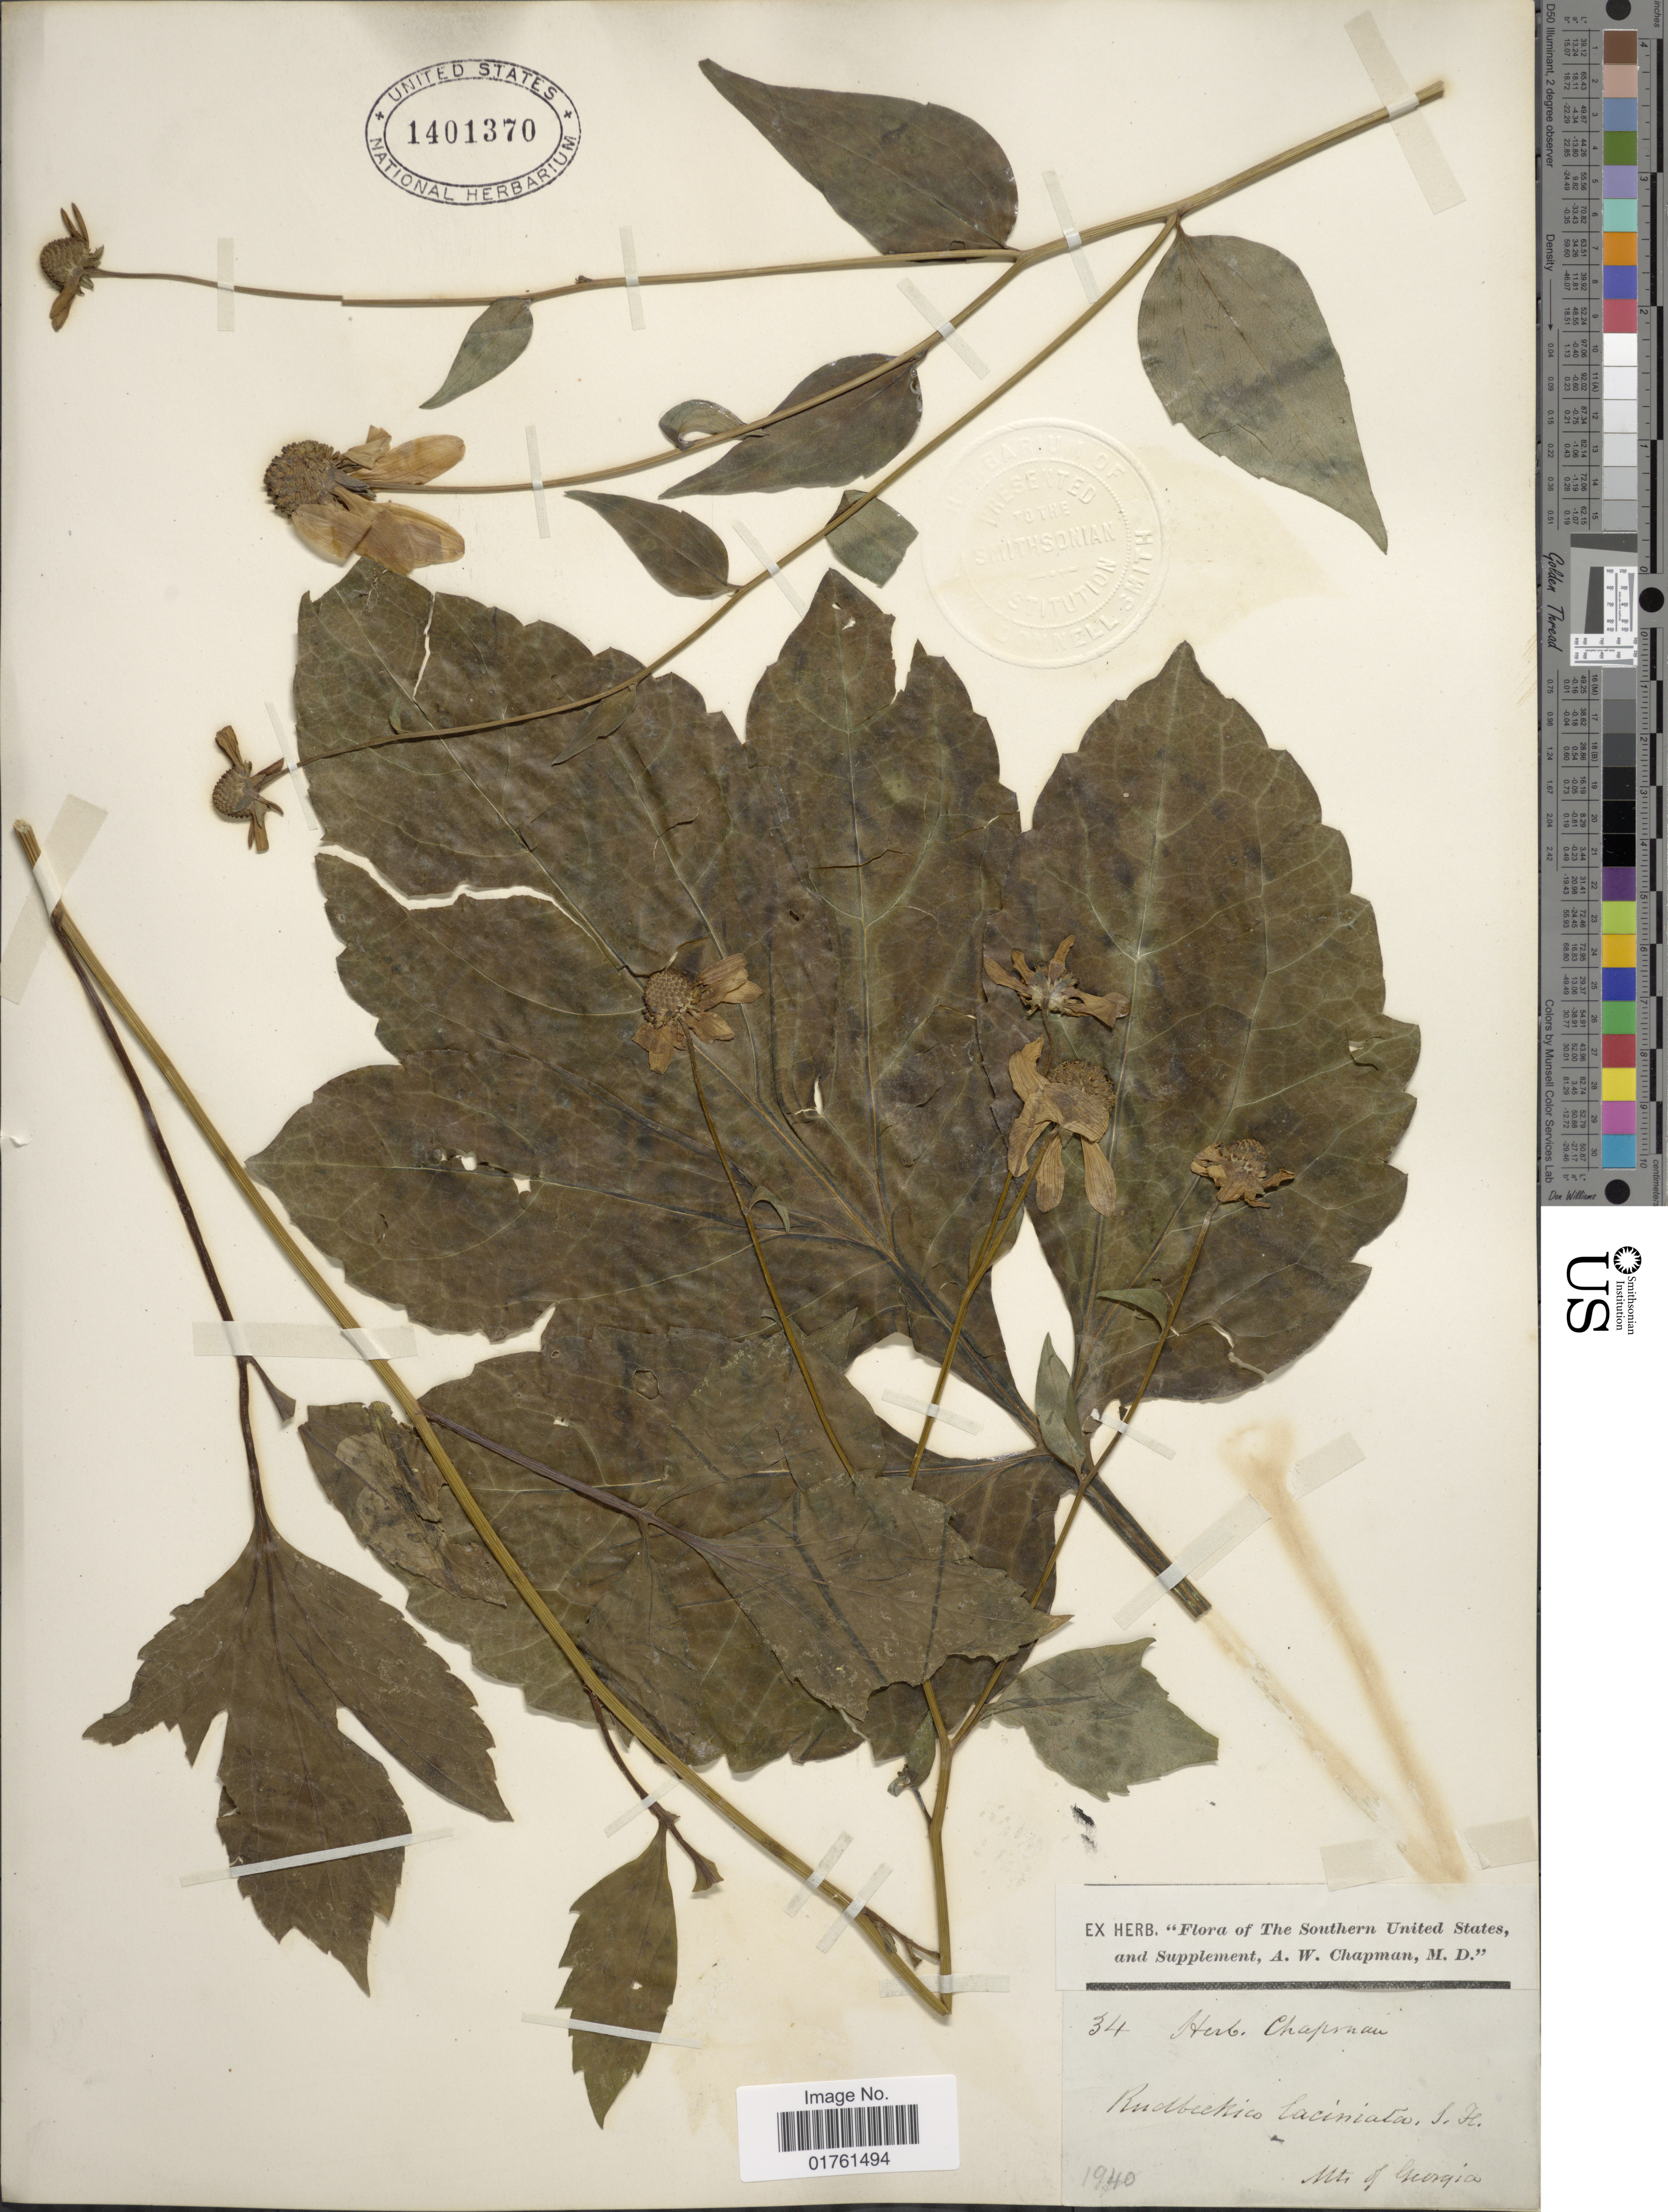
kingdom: Plantae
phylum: Tracheophyta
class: Magnoliopsida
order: Asterales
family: Asteraceae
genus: Rudbeckia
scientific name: Rudbeckia laciniata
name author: L.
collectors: A. W. Chapman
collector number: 34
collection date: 1940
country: United States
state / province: Georgia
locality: The Southern United States, Mts of Georgia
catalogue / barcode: US 1401370